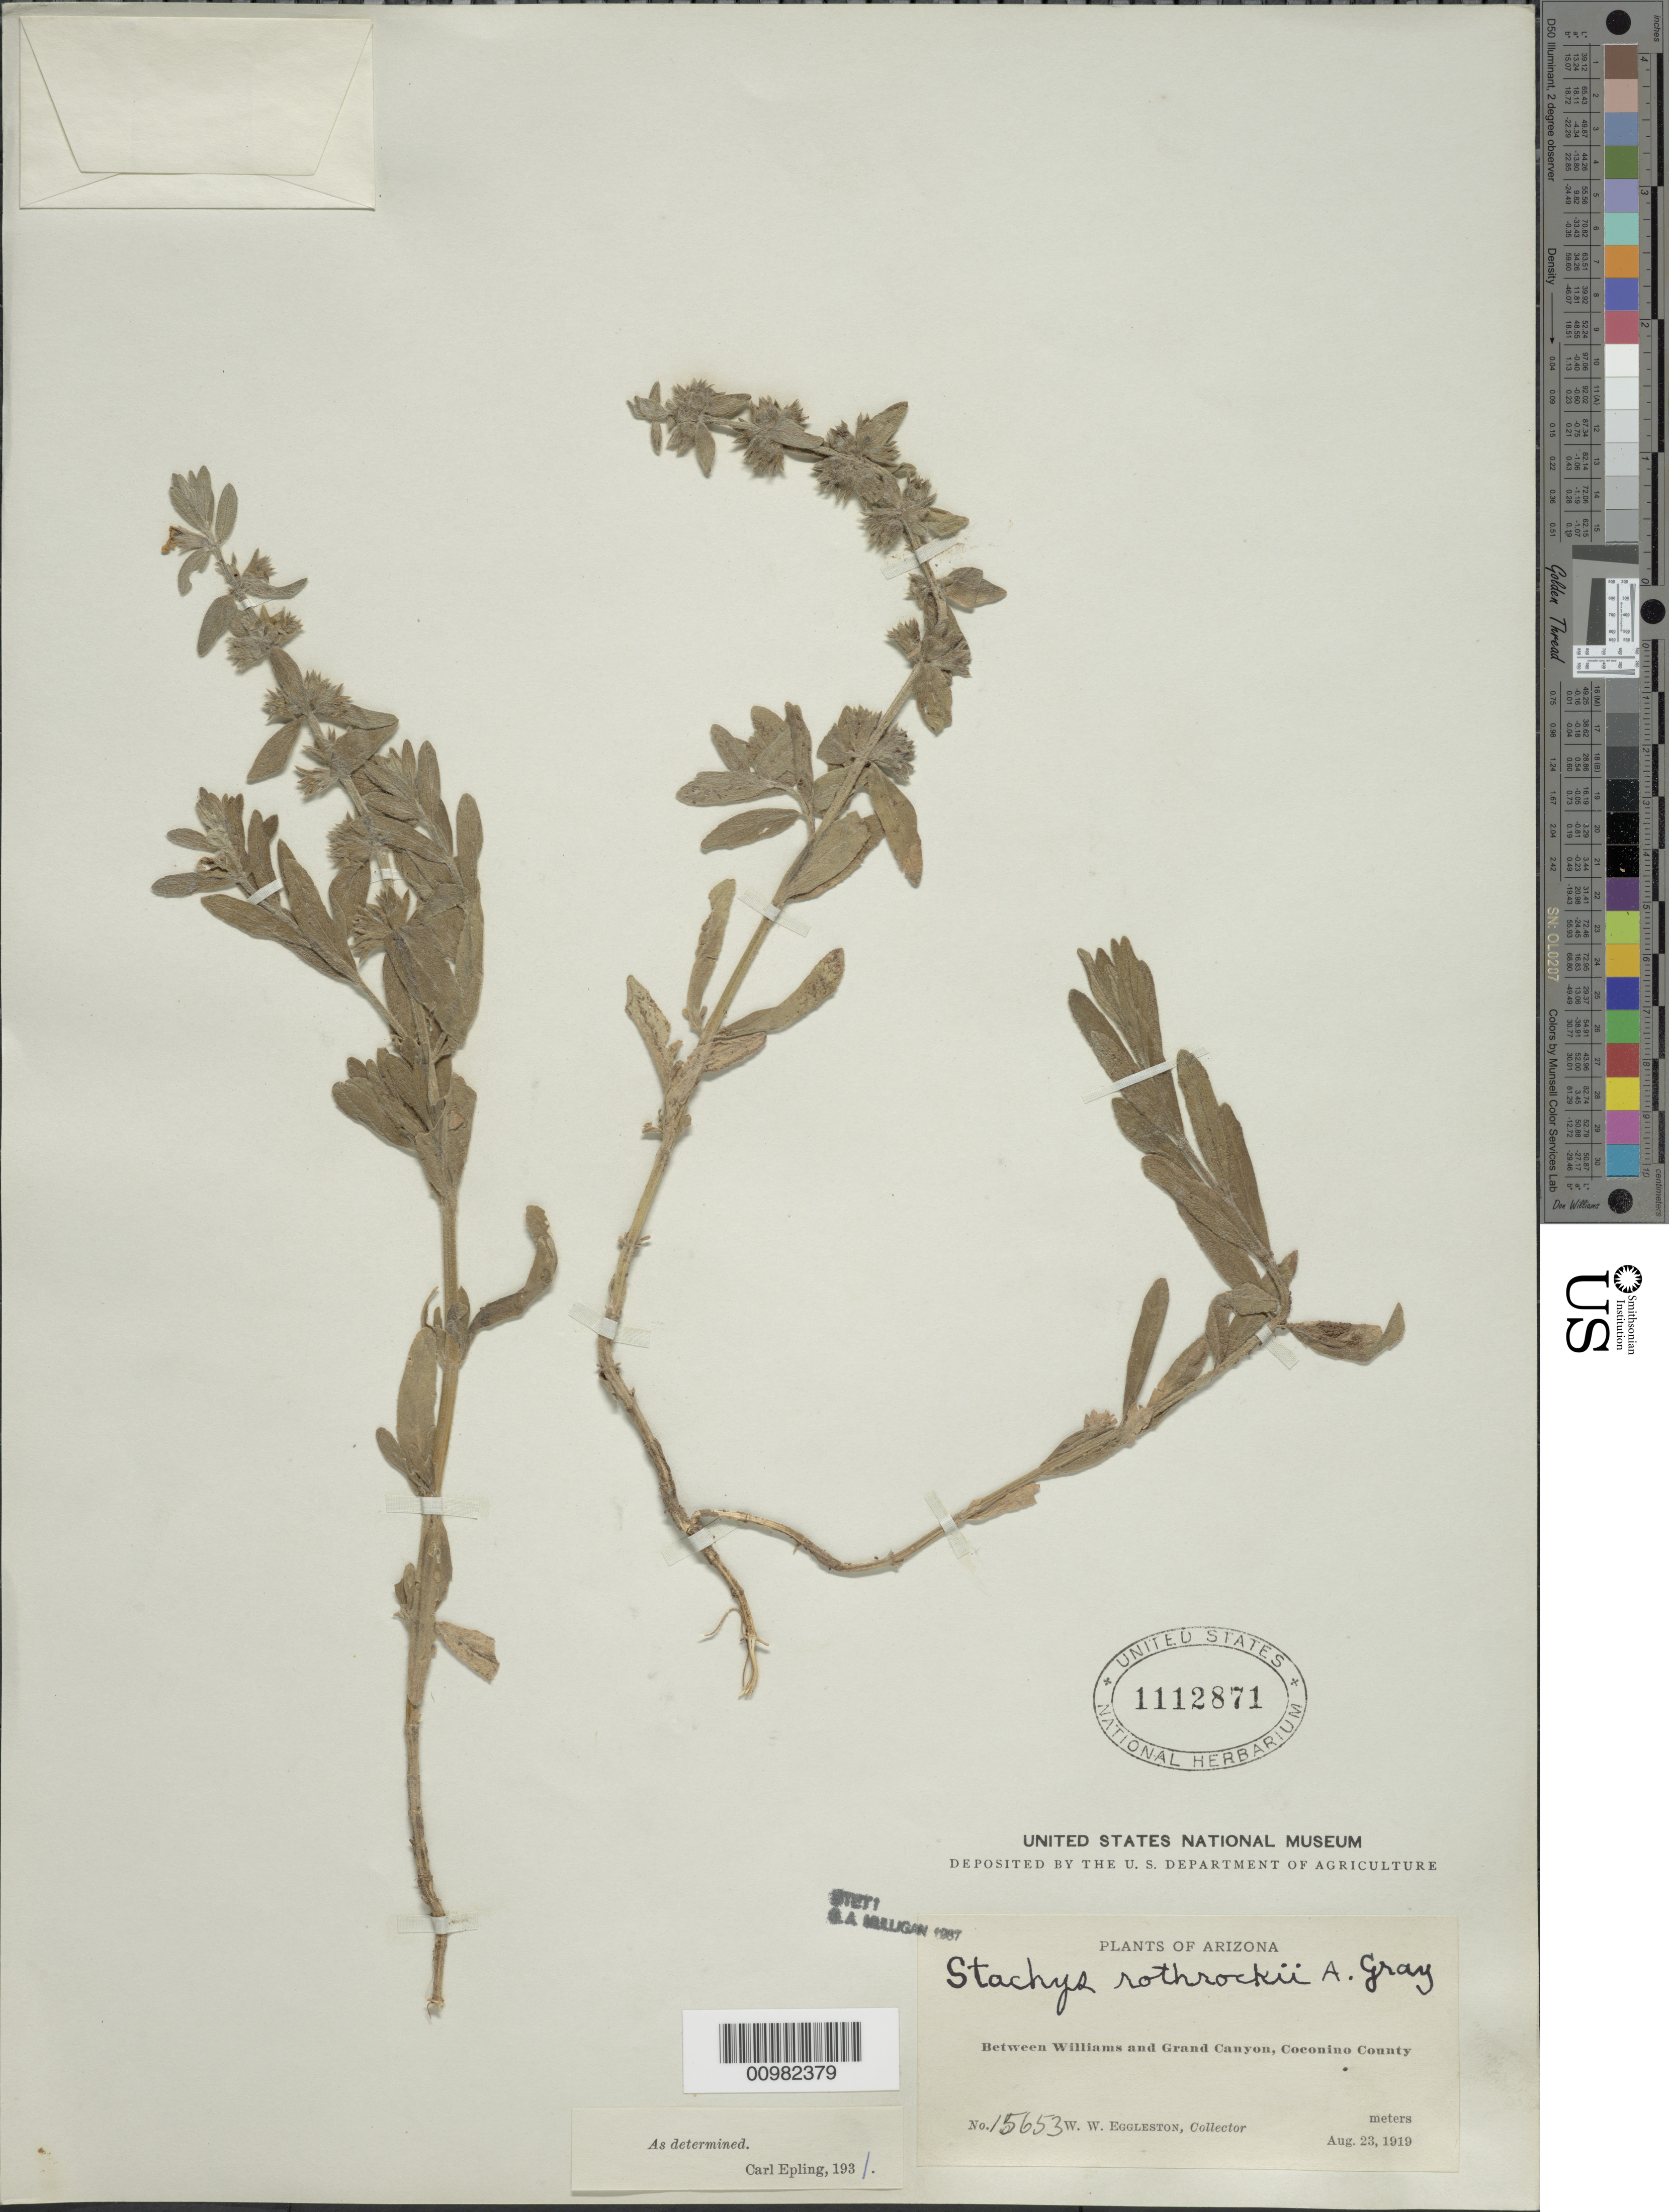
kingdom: Plantae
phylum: Tracheophyta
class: Magnoliopsida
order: Lamiales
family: Lamiaceae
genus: Stachys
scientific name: Stachys rothrockii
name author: A. Gray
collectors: W. W. Eggleston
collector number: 15653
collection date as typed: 23 Aug 1919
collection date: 1919-08-23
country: United States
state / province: Arizona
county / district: Coconino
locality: Between Williams and Grand Canyon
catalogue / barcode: US 1112871